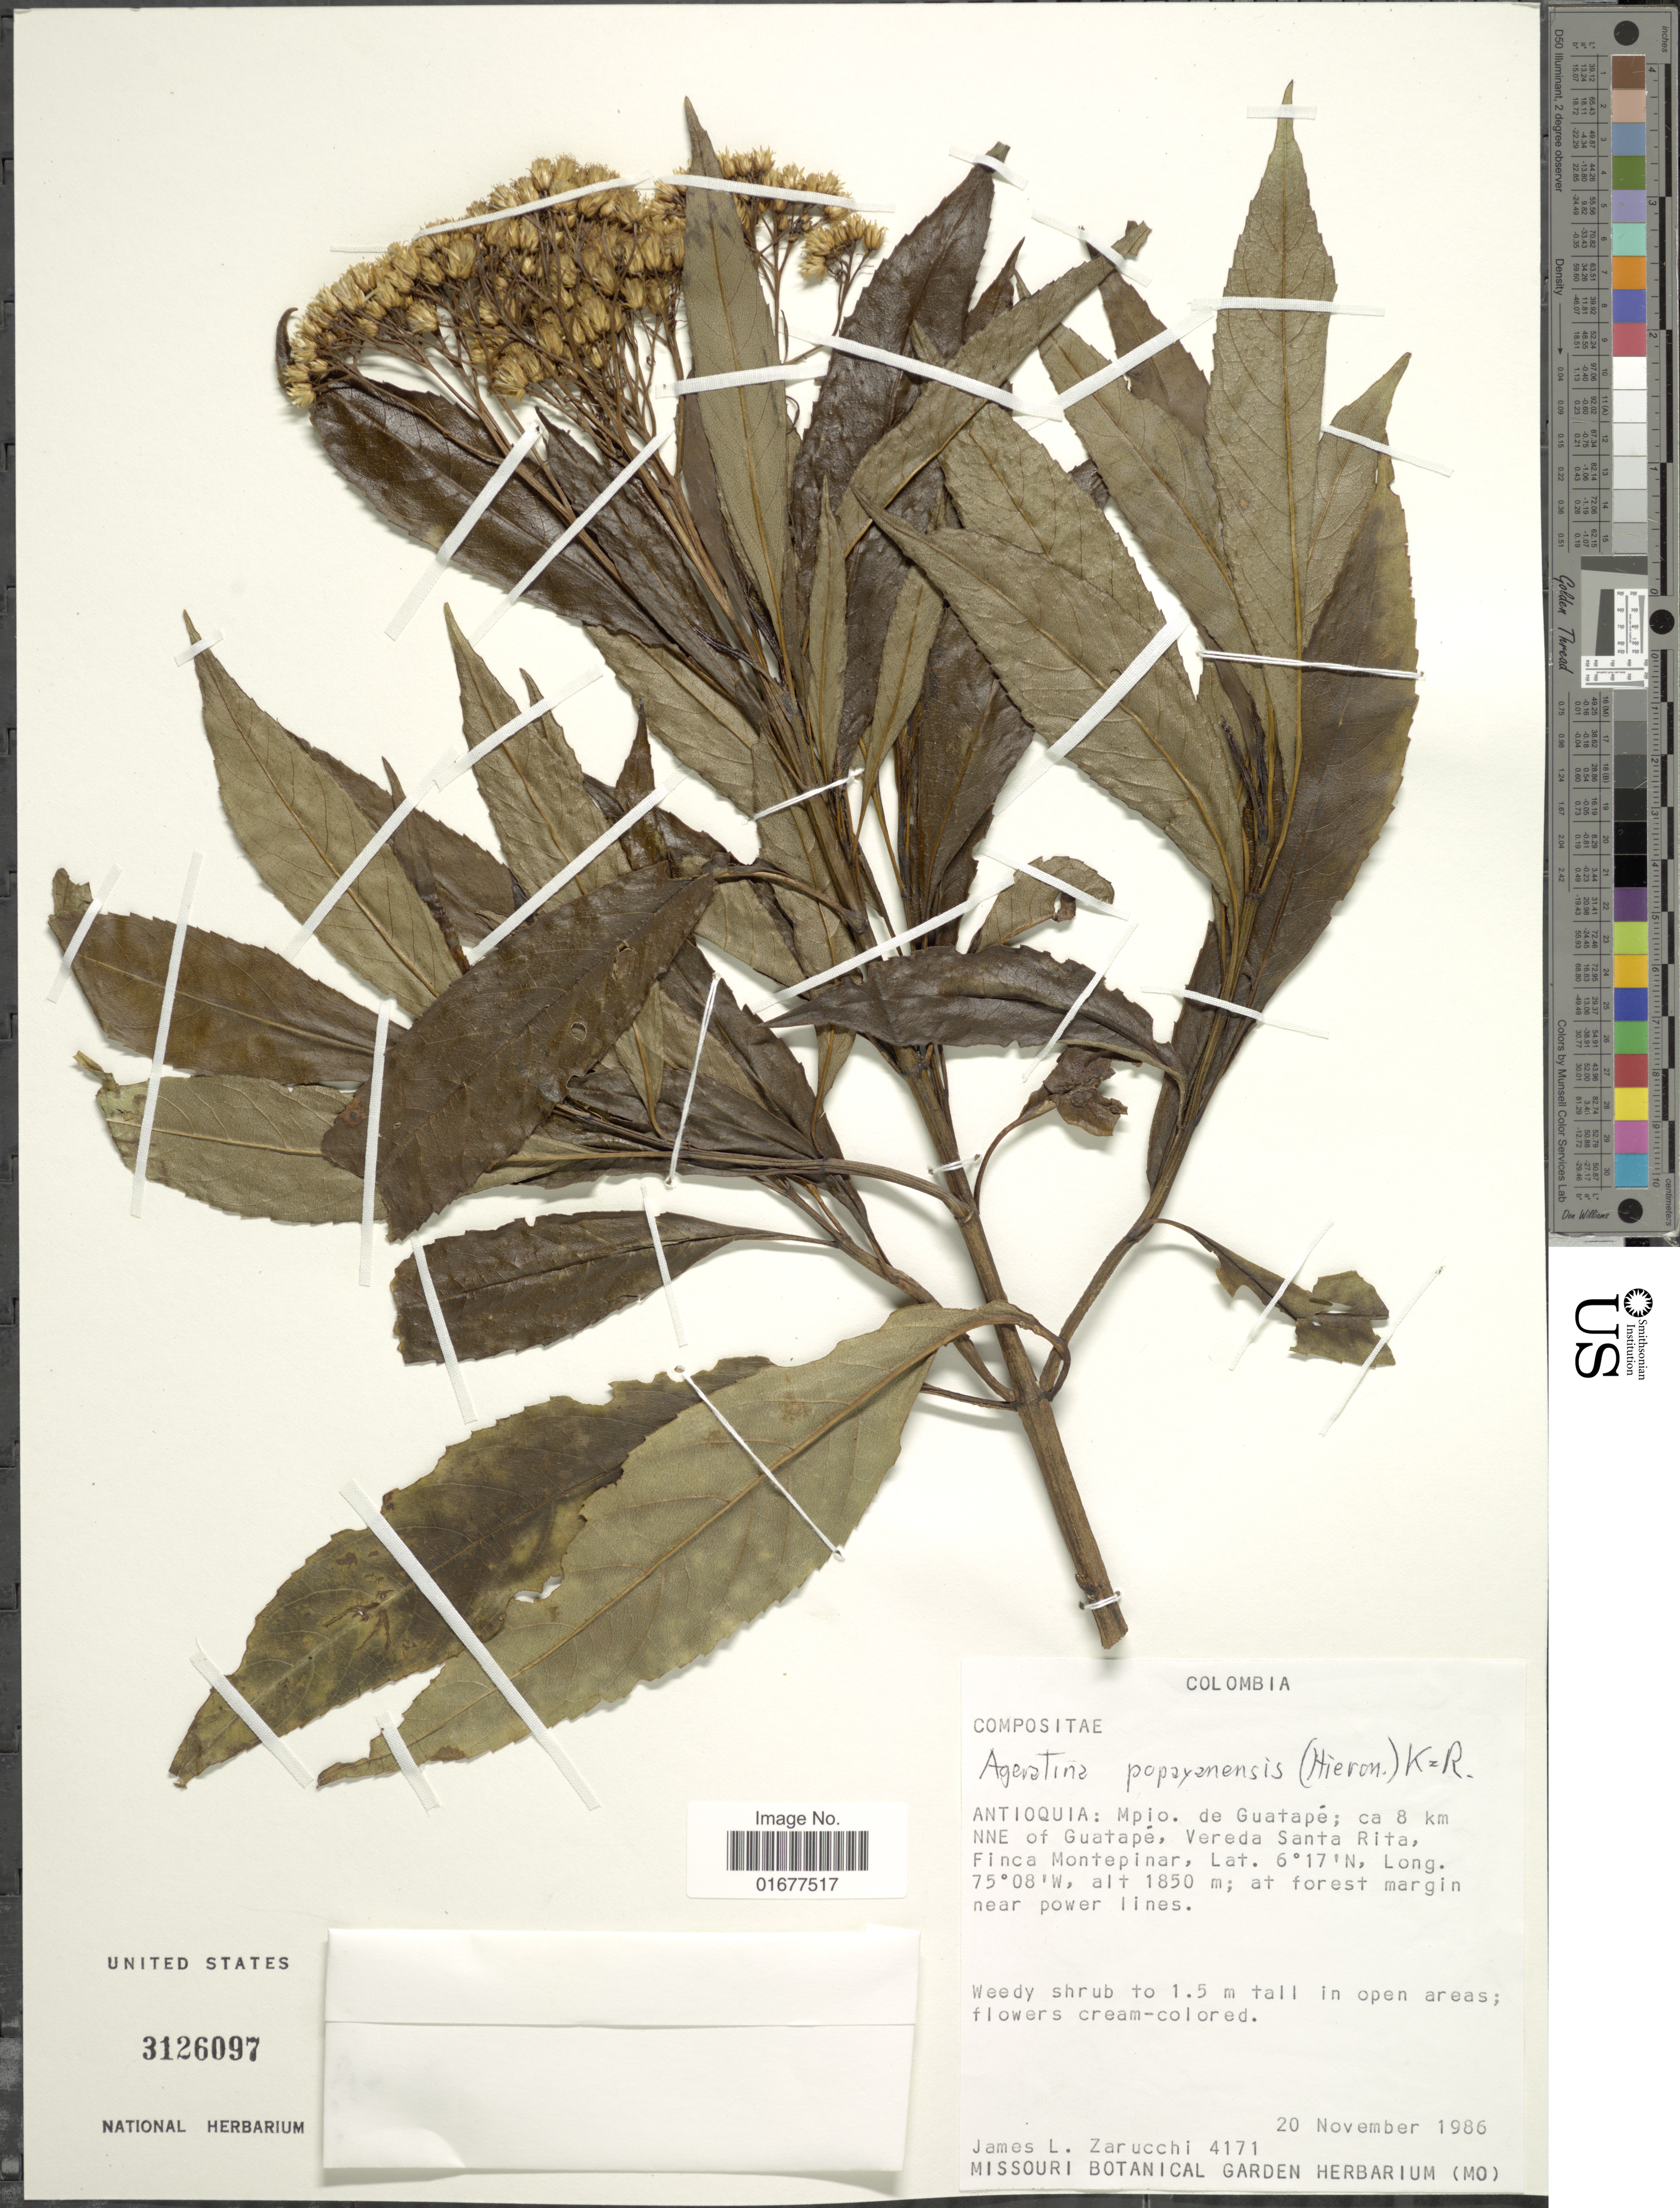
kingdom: Plantae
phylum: Tracheophyta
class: Magnoliopsida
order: Asterales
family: Asteraceae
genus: Ageratina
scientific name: Ageratina popayanensis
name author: (H. Rob.) R.M. King & H. Rob.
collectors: J. L. Zarucchi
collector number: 4171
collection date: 1986-11-20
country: Colombia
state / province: Antioquia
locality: Mpio. de Guatape; ca 8 km NNE of Guatape, Vereda Santa Rita, Finca Montepinar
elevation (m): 1850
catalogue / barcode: US 3126097